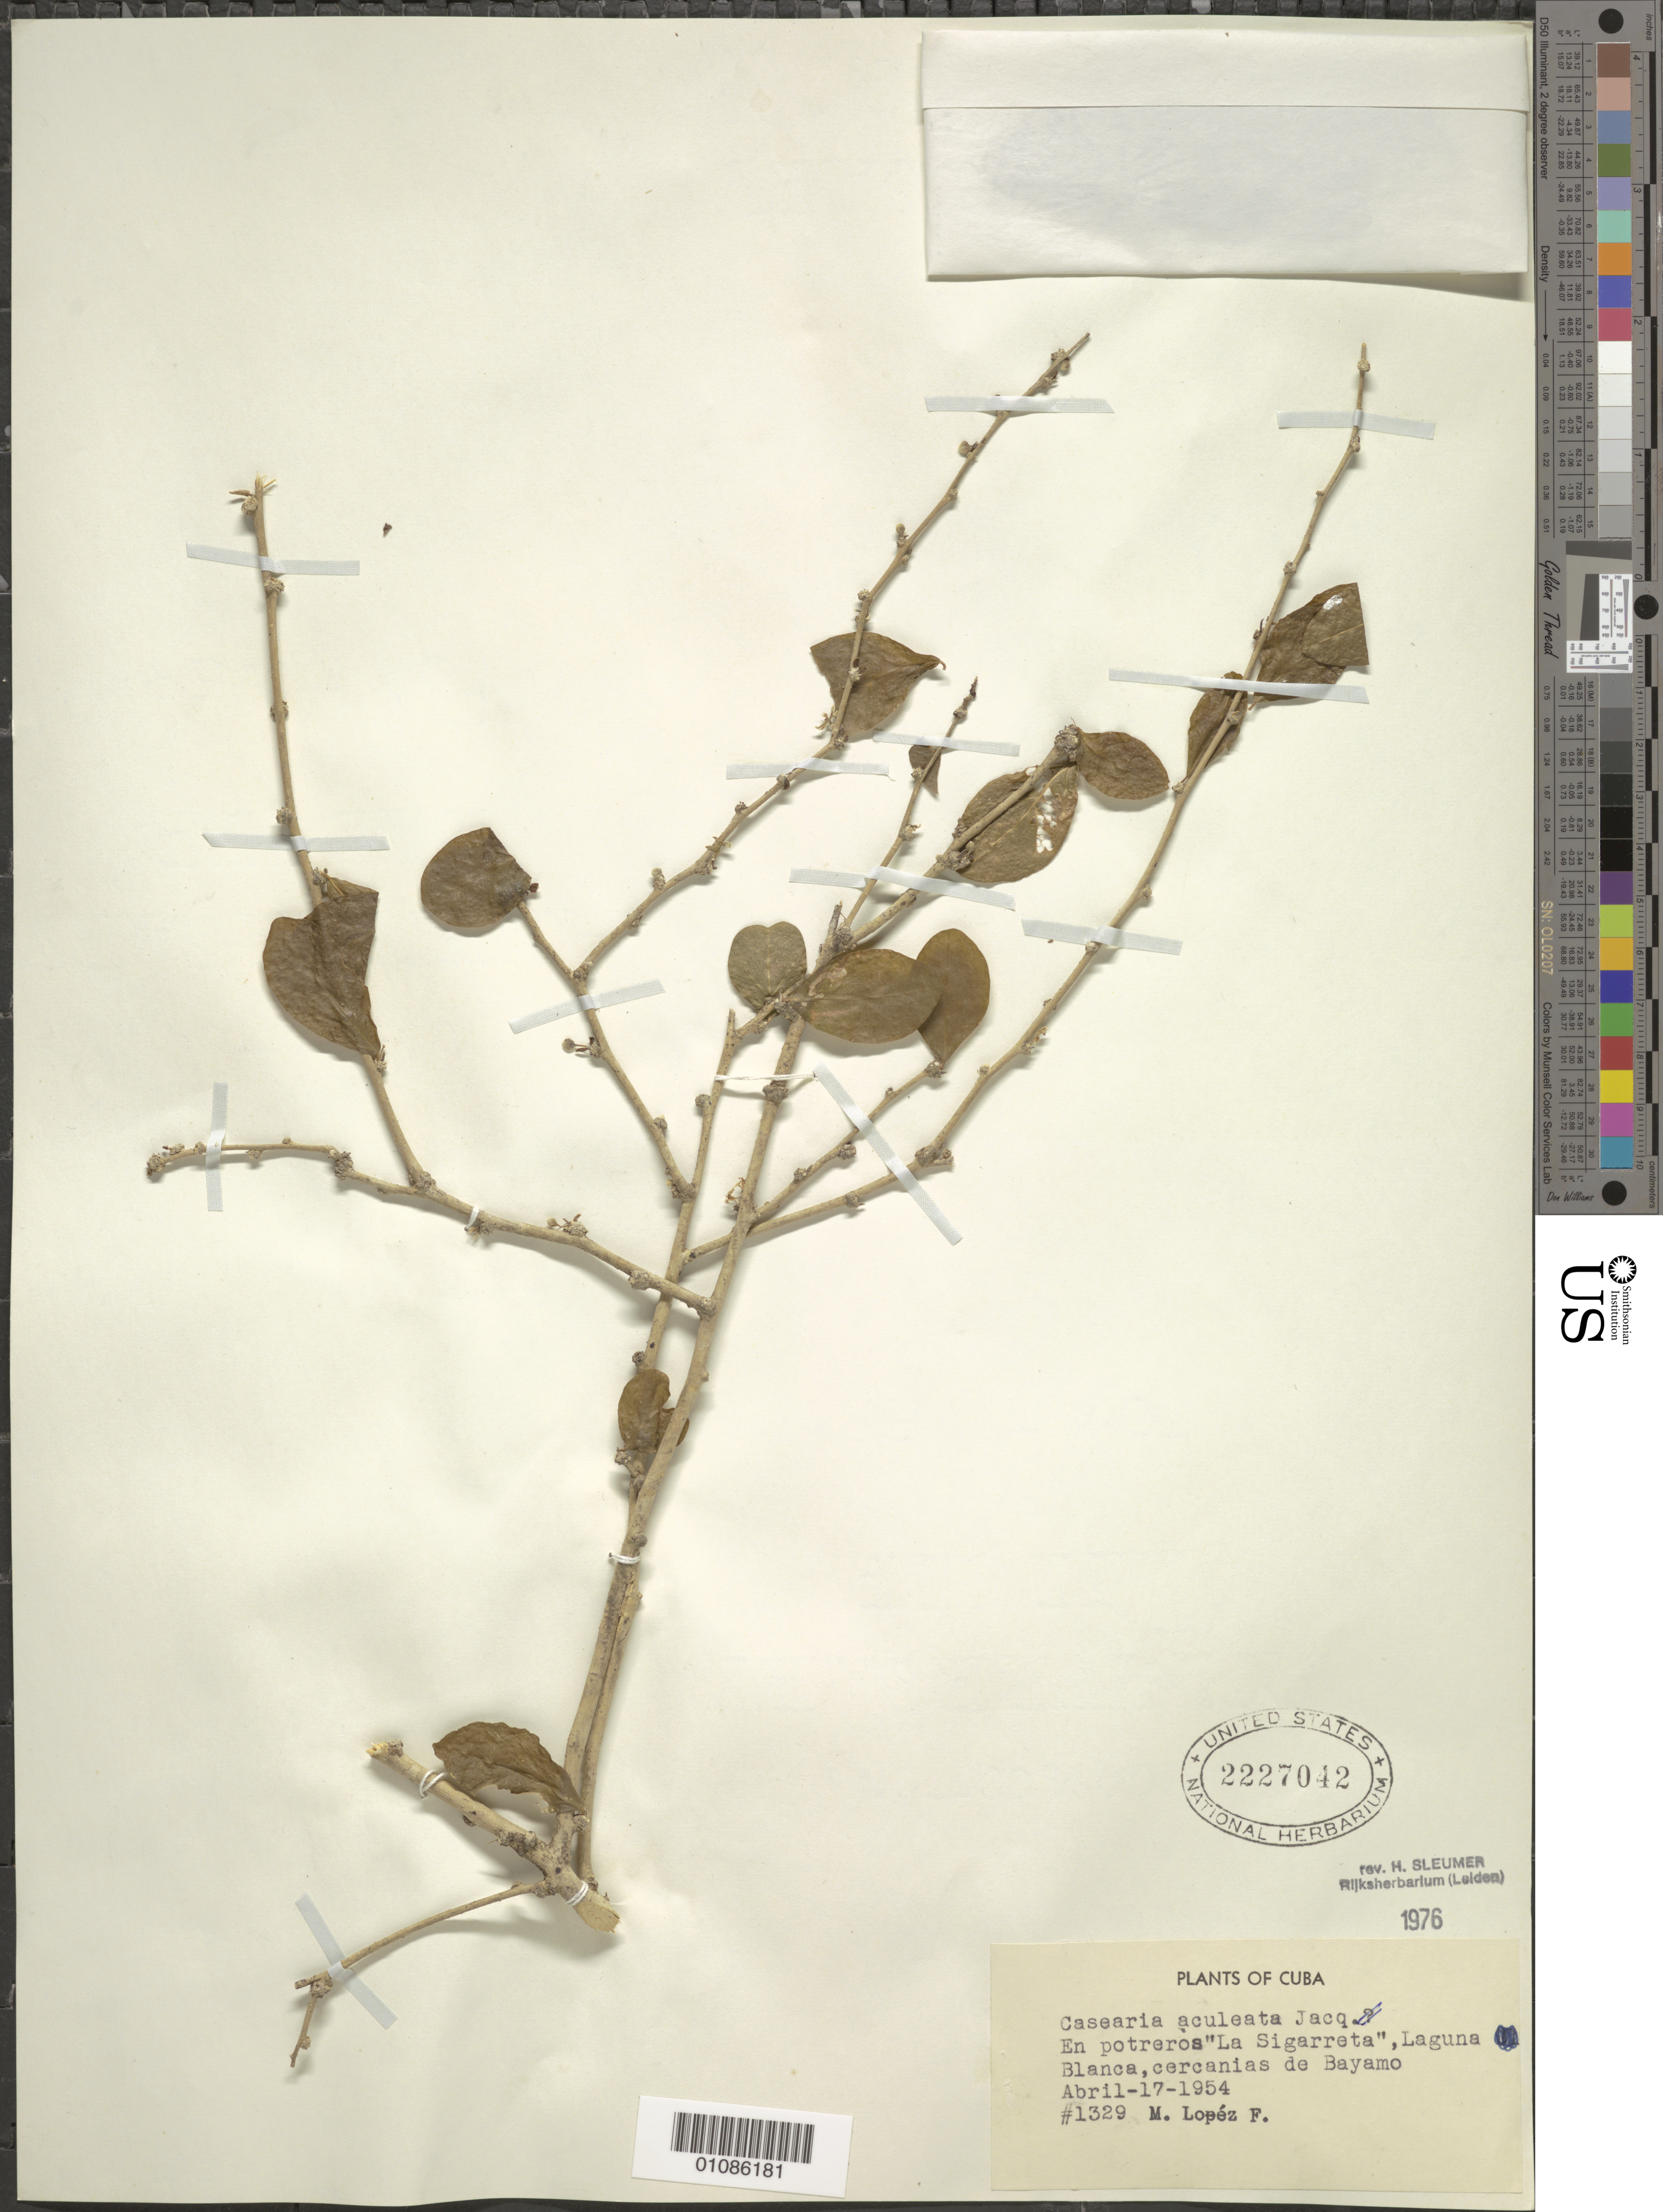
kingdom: Plantae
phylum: Tracheophyta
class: Magnoliopsida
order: Malpighiales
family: Salicaceae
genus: Casearia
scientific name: Casearia aculeata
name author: Jacq.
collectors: M. López Figueiras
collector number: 1329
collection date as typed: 17 Apr 1954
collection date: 1954-04-17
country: Cuba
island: Cuba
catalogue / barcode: US 2227042